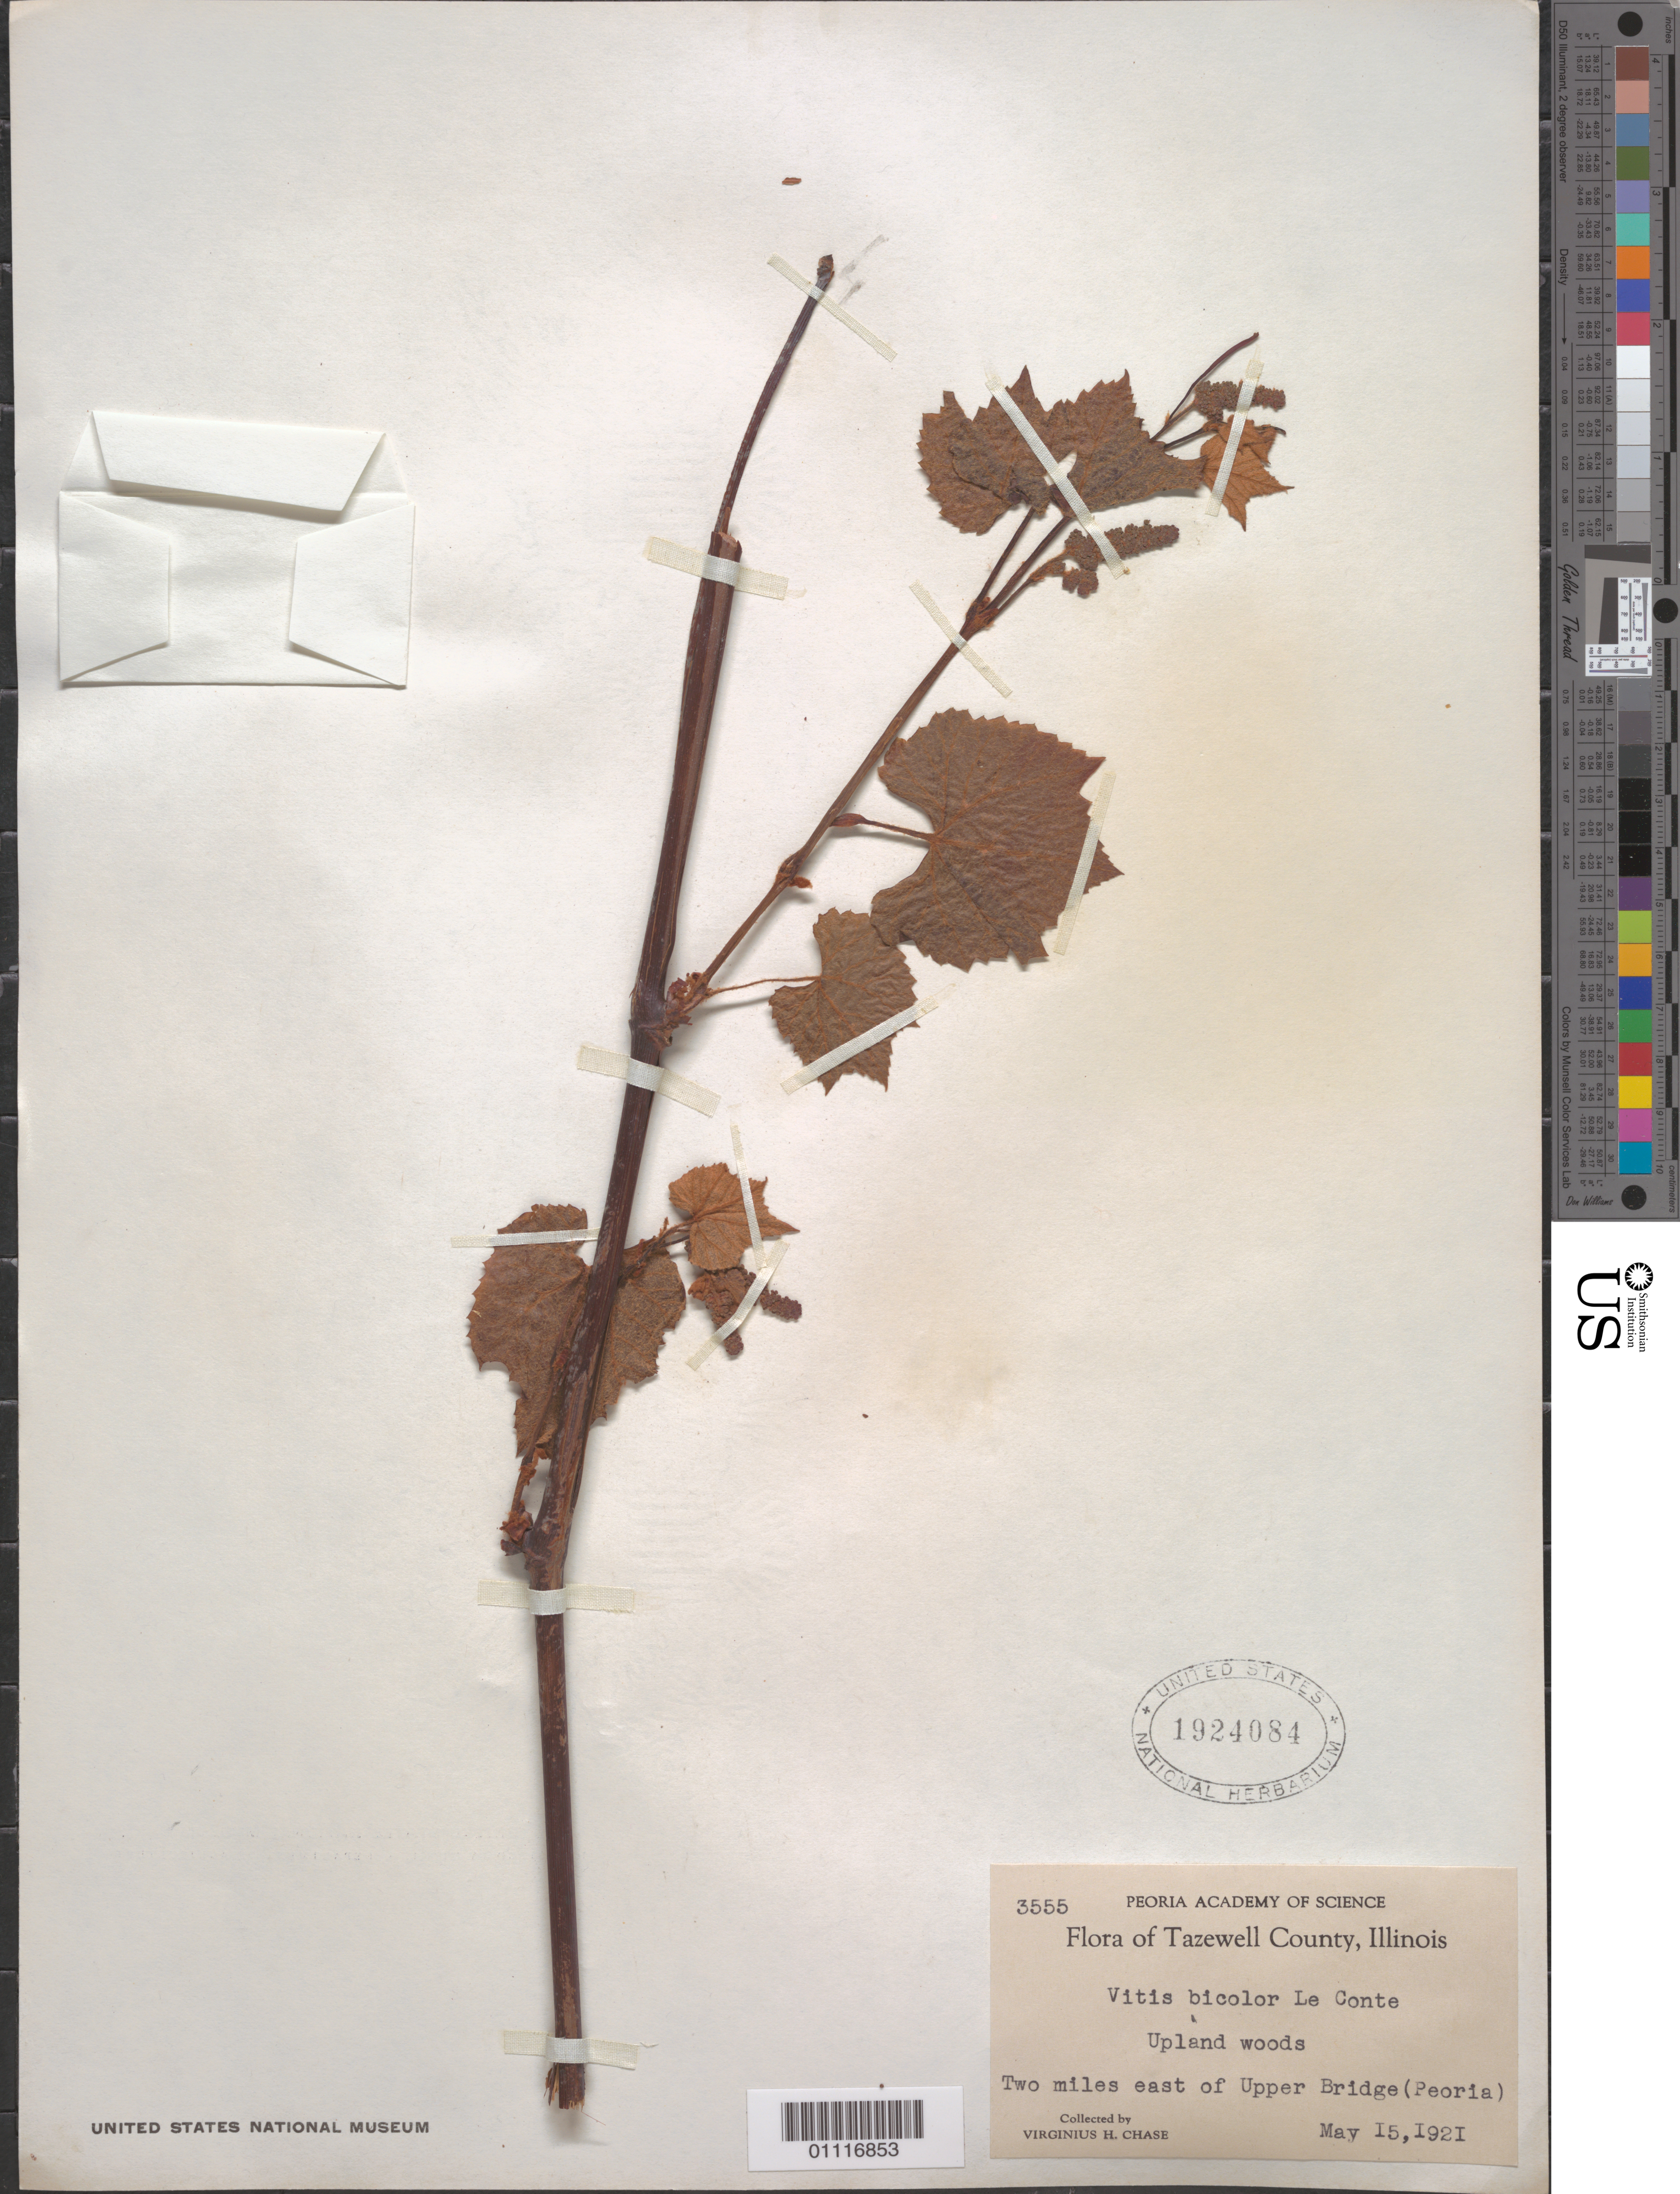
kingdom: Plantae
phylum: Tracheophyta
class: Magnoliopsida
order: Vitales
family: Vitaceae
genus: Vitis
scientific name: Vitis bicolor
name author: Leconte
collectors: V. H. Chase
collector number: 3555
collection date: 1921-05-15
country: United States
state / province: Illinois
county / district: Tazewell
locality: Upland woods, two miles east of Upper Bridge (Peoria)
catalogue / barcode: US 1924084